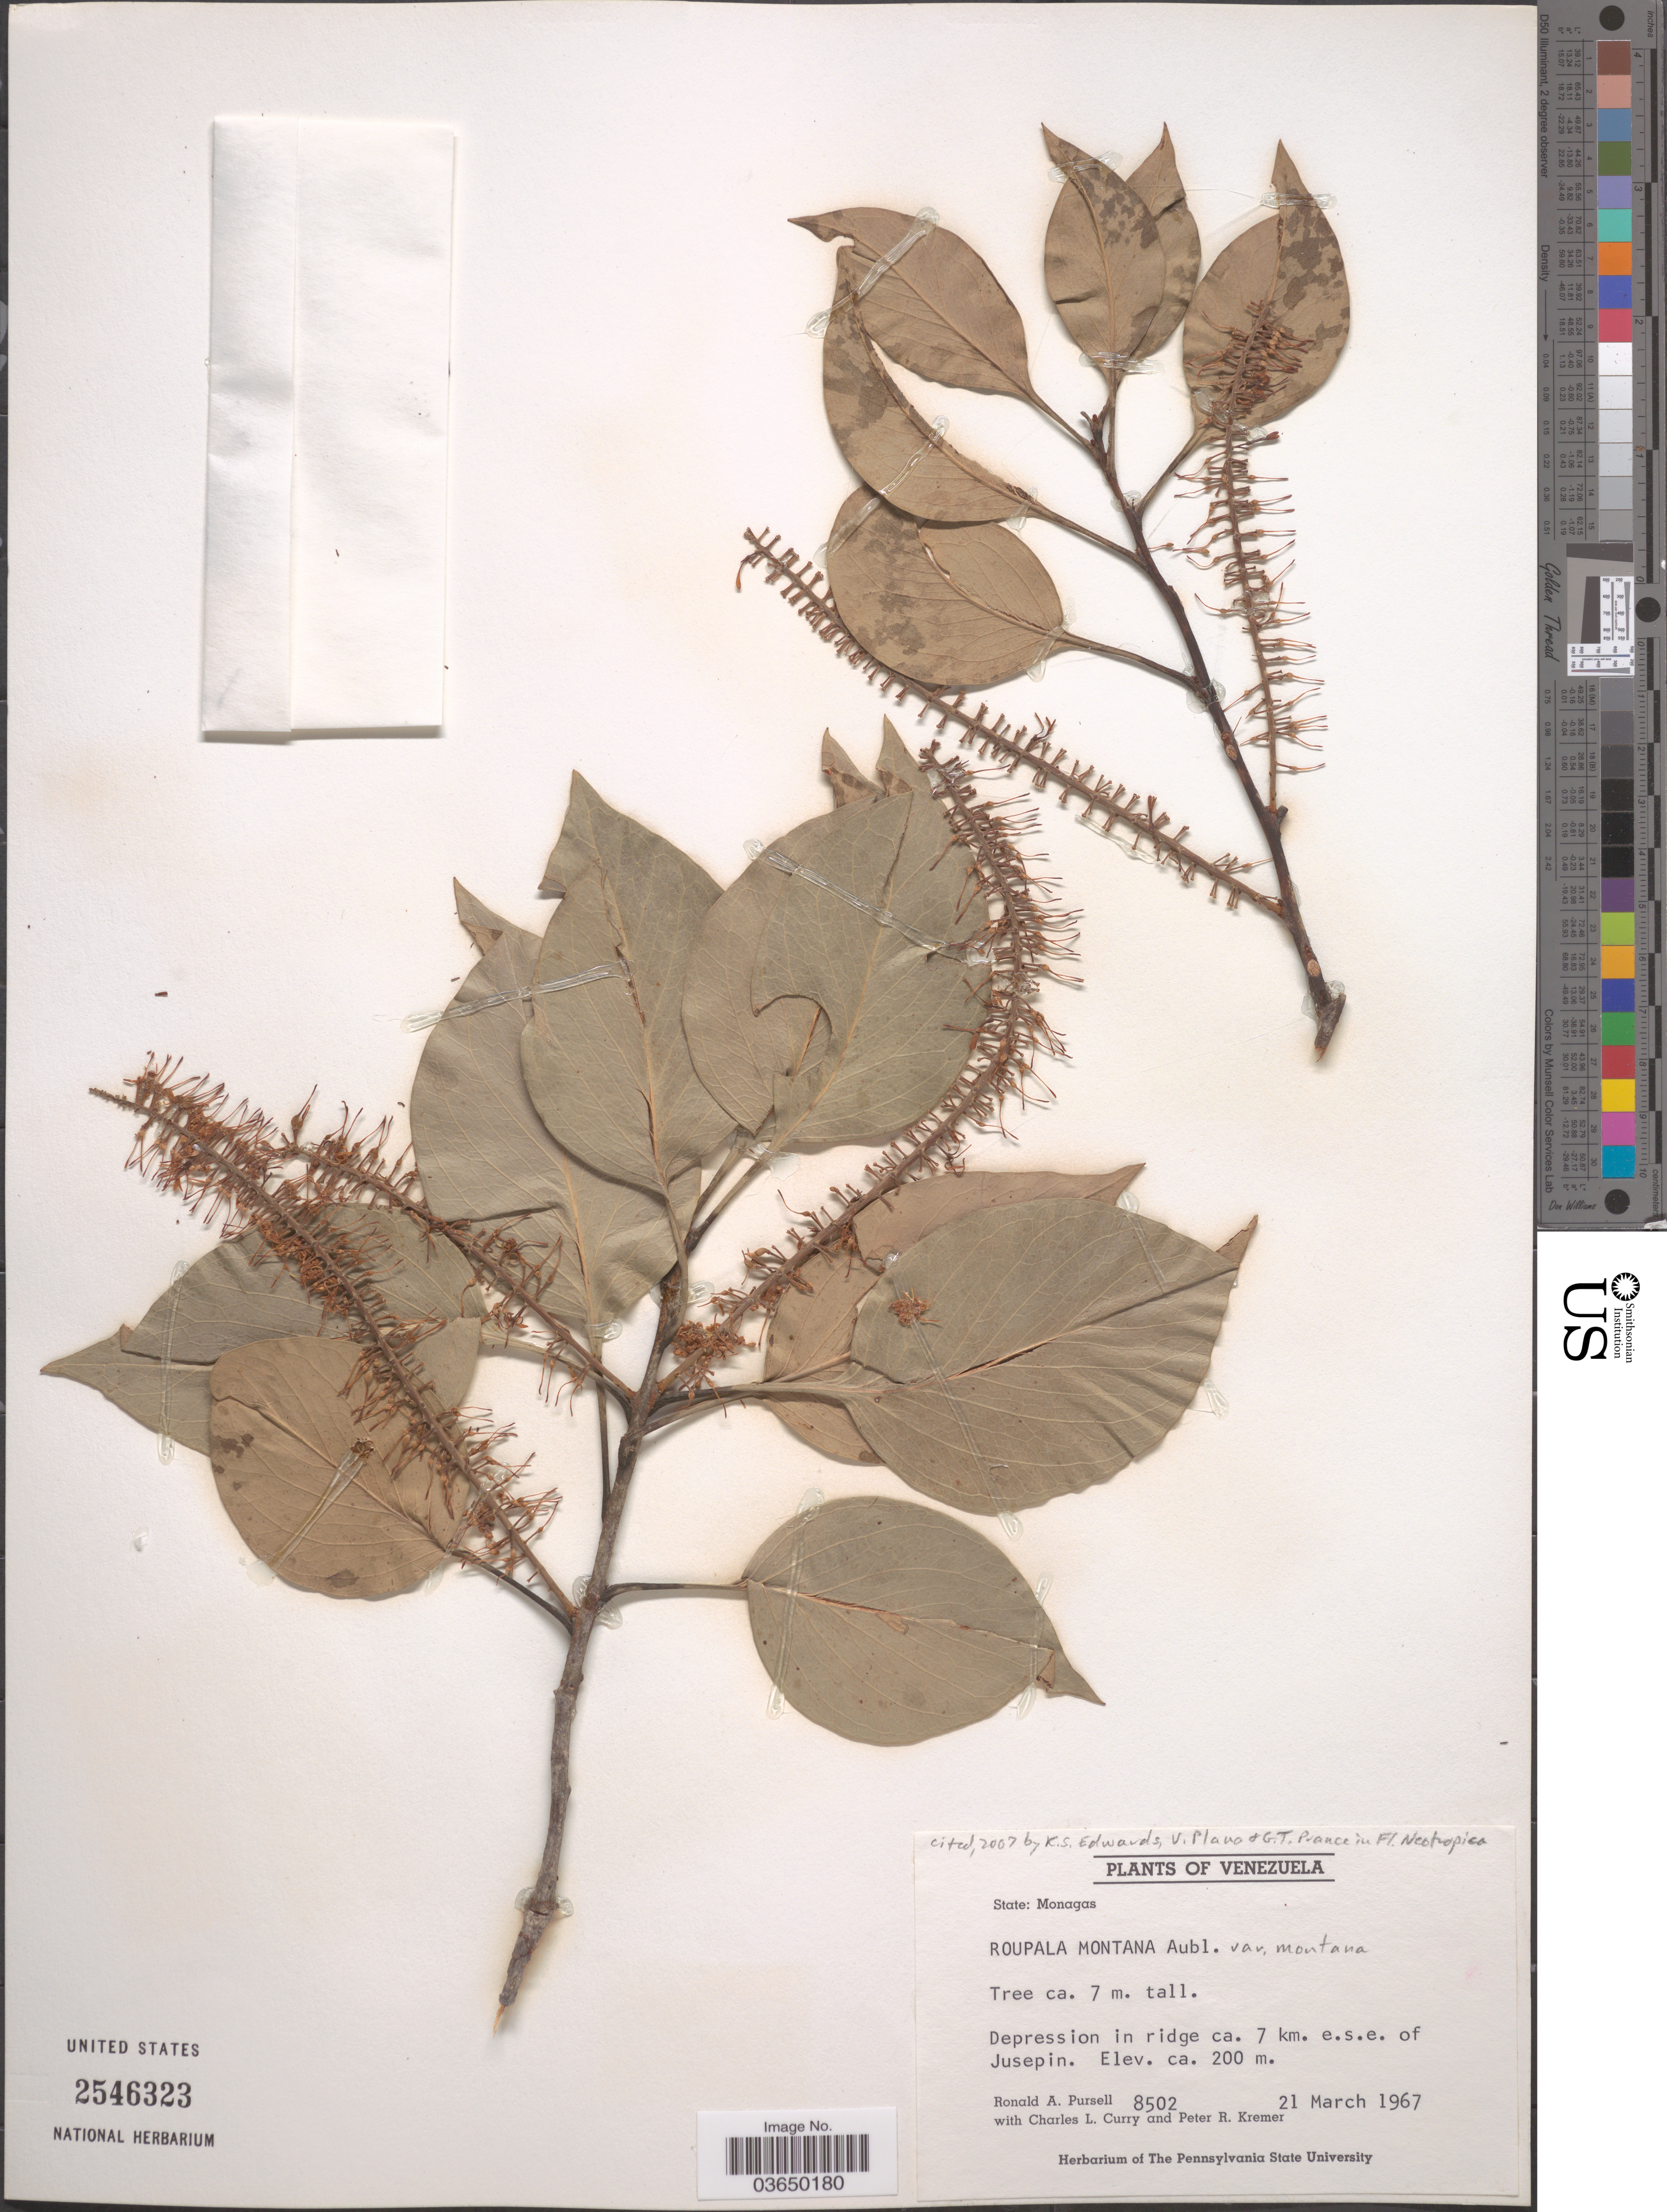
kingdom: Plantae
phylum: Tracheophyta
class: Magnoliopsida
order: Proteales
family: Proteaceae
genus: Roupala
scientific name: Roupala montana var. montana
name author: Aubl.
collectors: R. A. Pursell, C. L. Curry & P. Kremer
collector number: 8502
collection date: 1967-03-21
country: Venezuela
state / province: Monagas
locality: Ca. 7 km. e.s.e. of Jusepin.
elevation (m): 200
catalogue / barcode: US 2546323